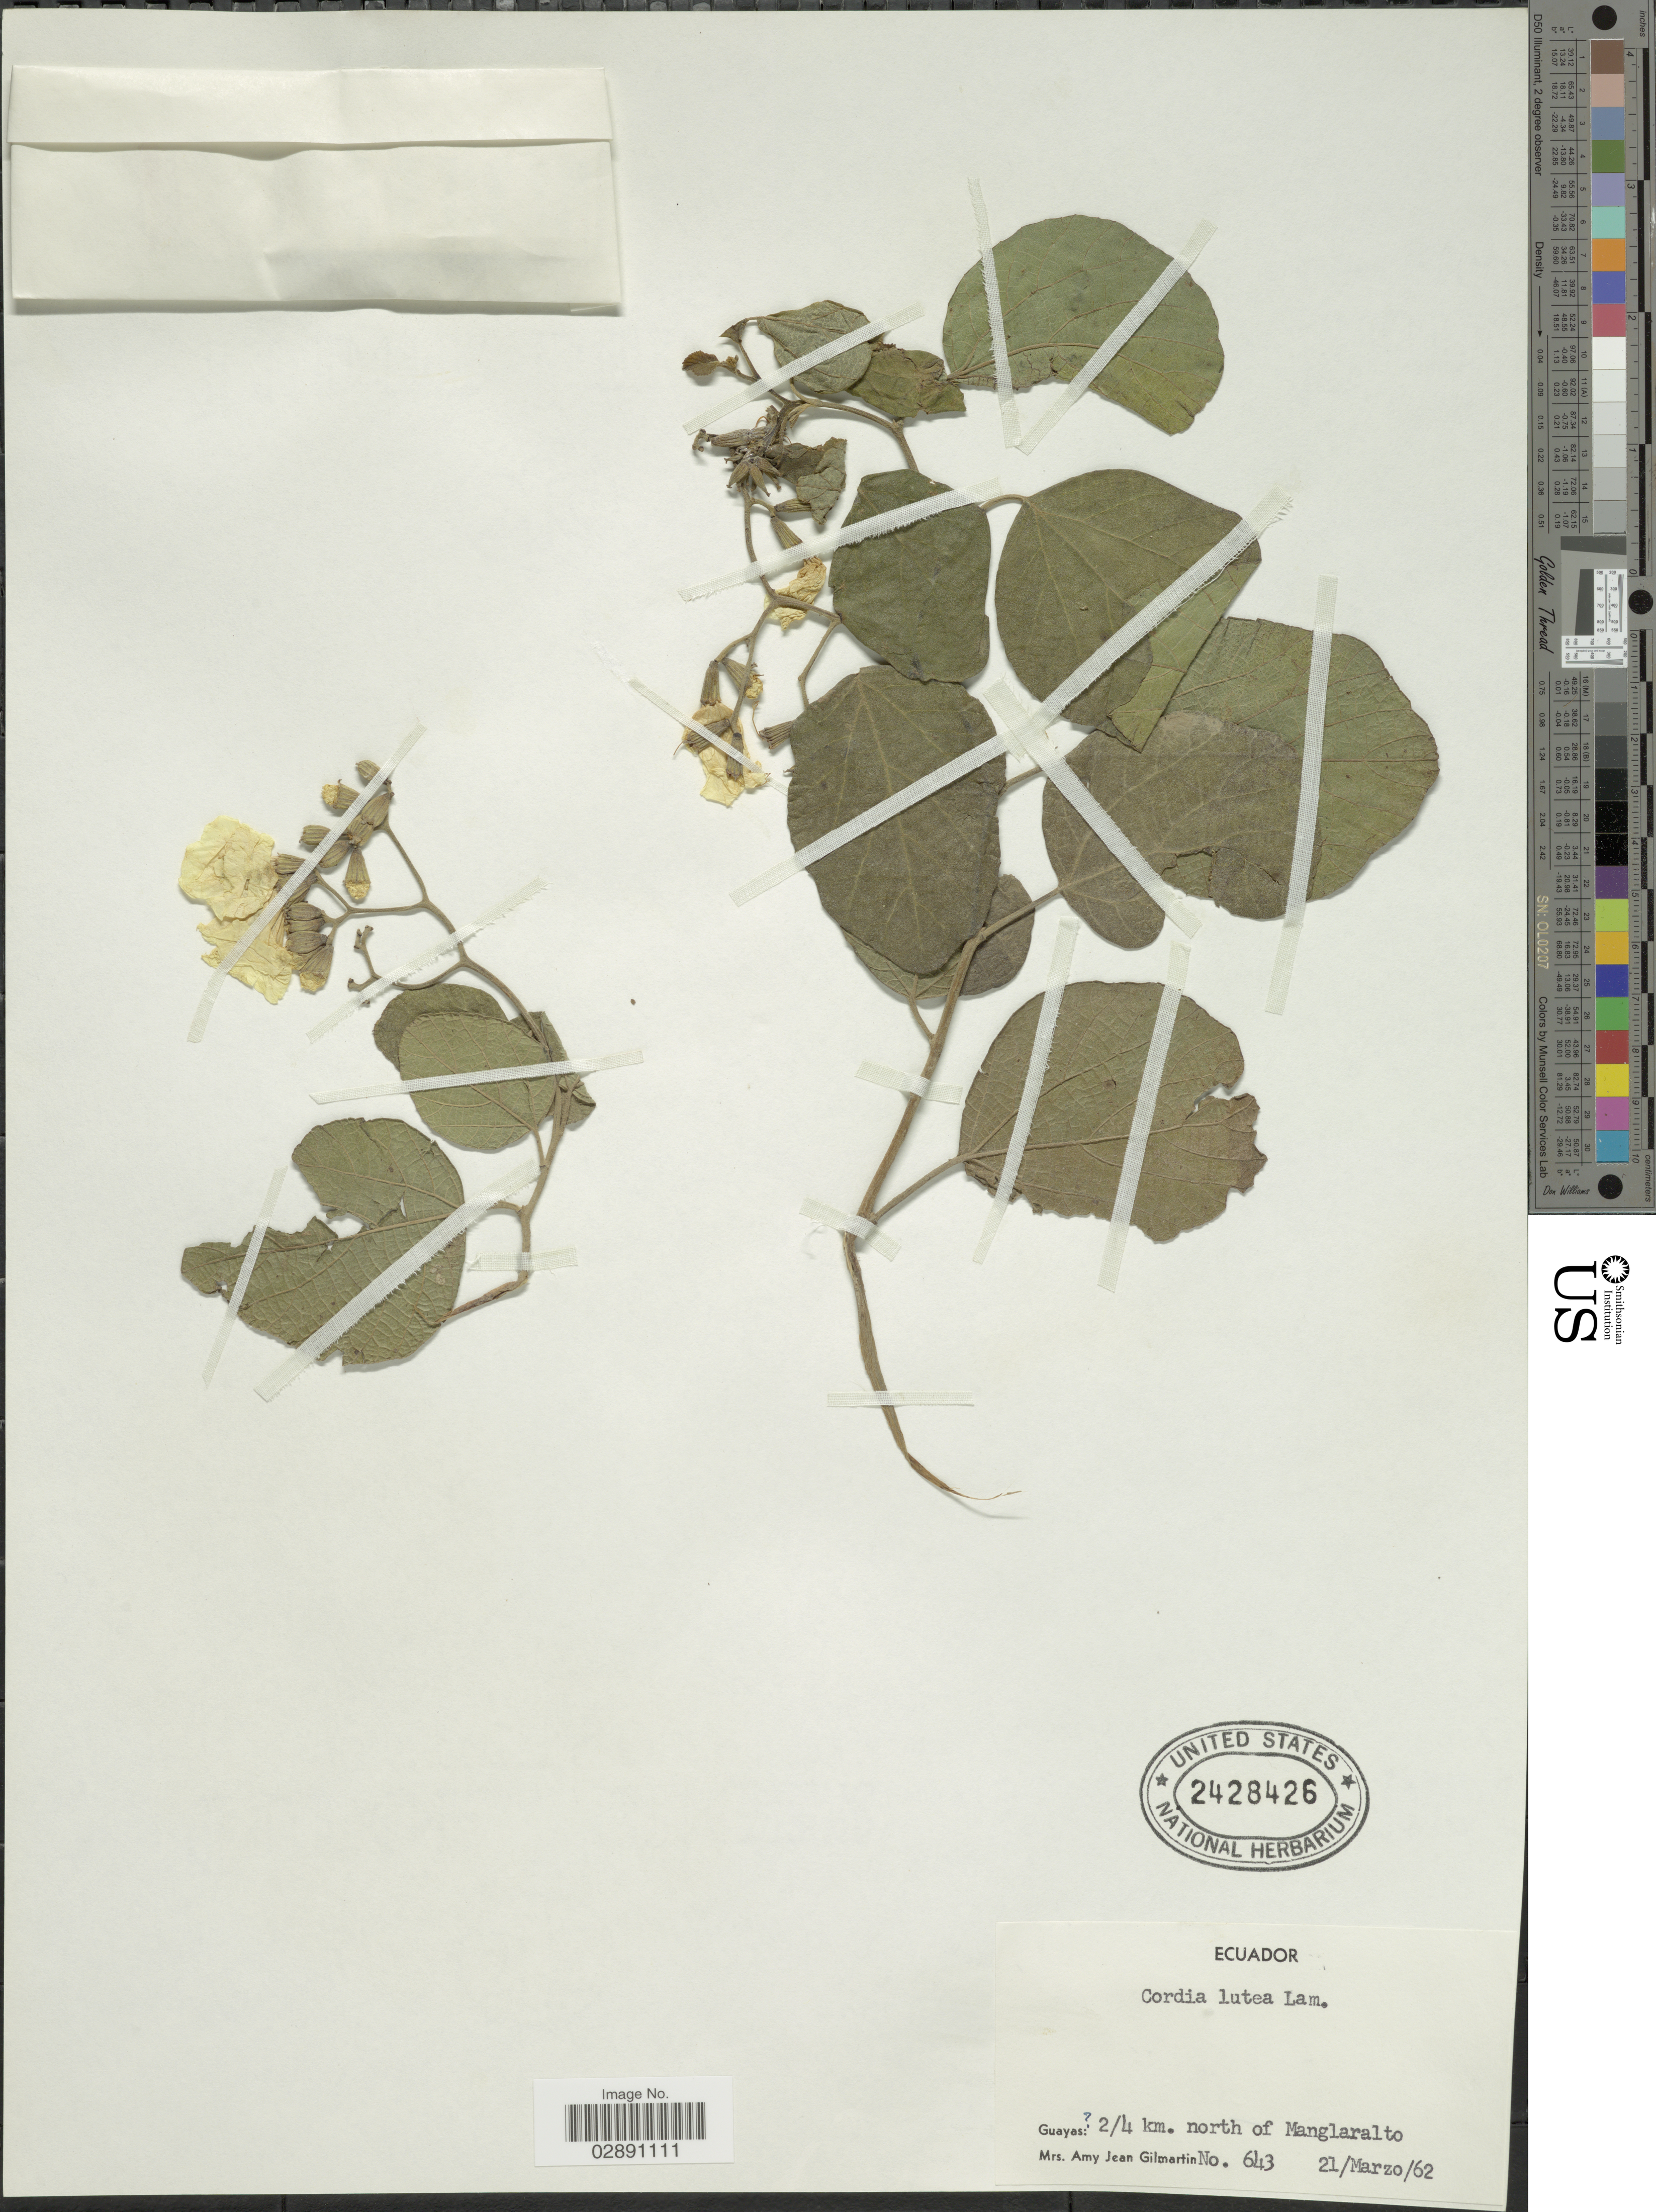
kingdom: Plantae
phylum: Tracheophyta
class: Magnoliopsida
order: Boraginales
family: Cordiaceae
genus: Cordia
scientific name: Cordia lutea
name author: Lam.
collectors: A. J. Gilmartin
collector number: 643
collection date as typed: Transcribed d/m/y: 21/3/62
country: Ecuador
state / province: Guayas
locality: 2/4 km. north of Manglaralto.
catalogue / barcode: US 2428426